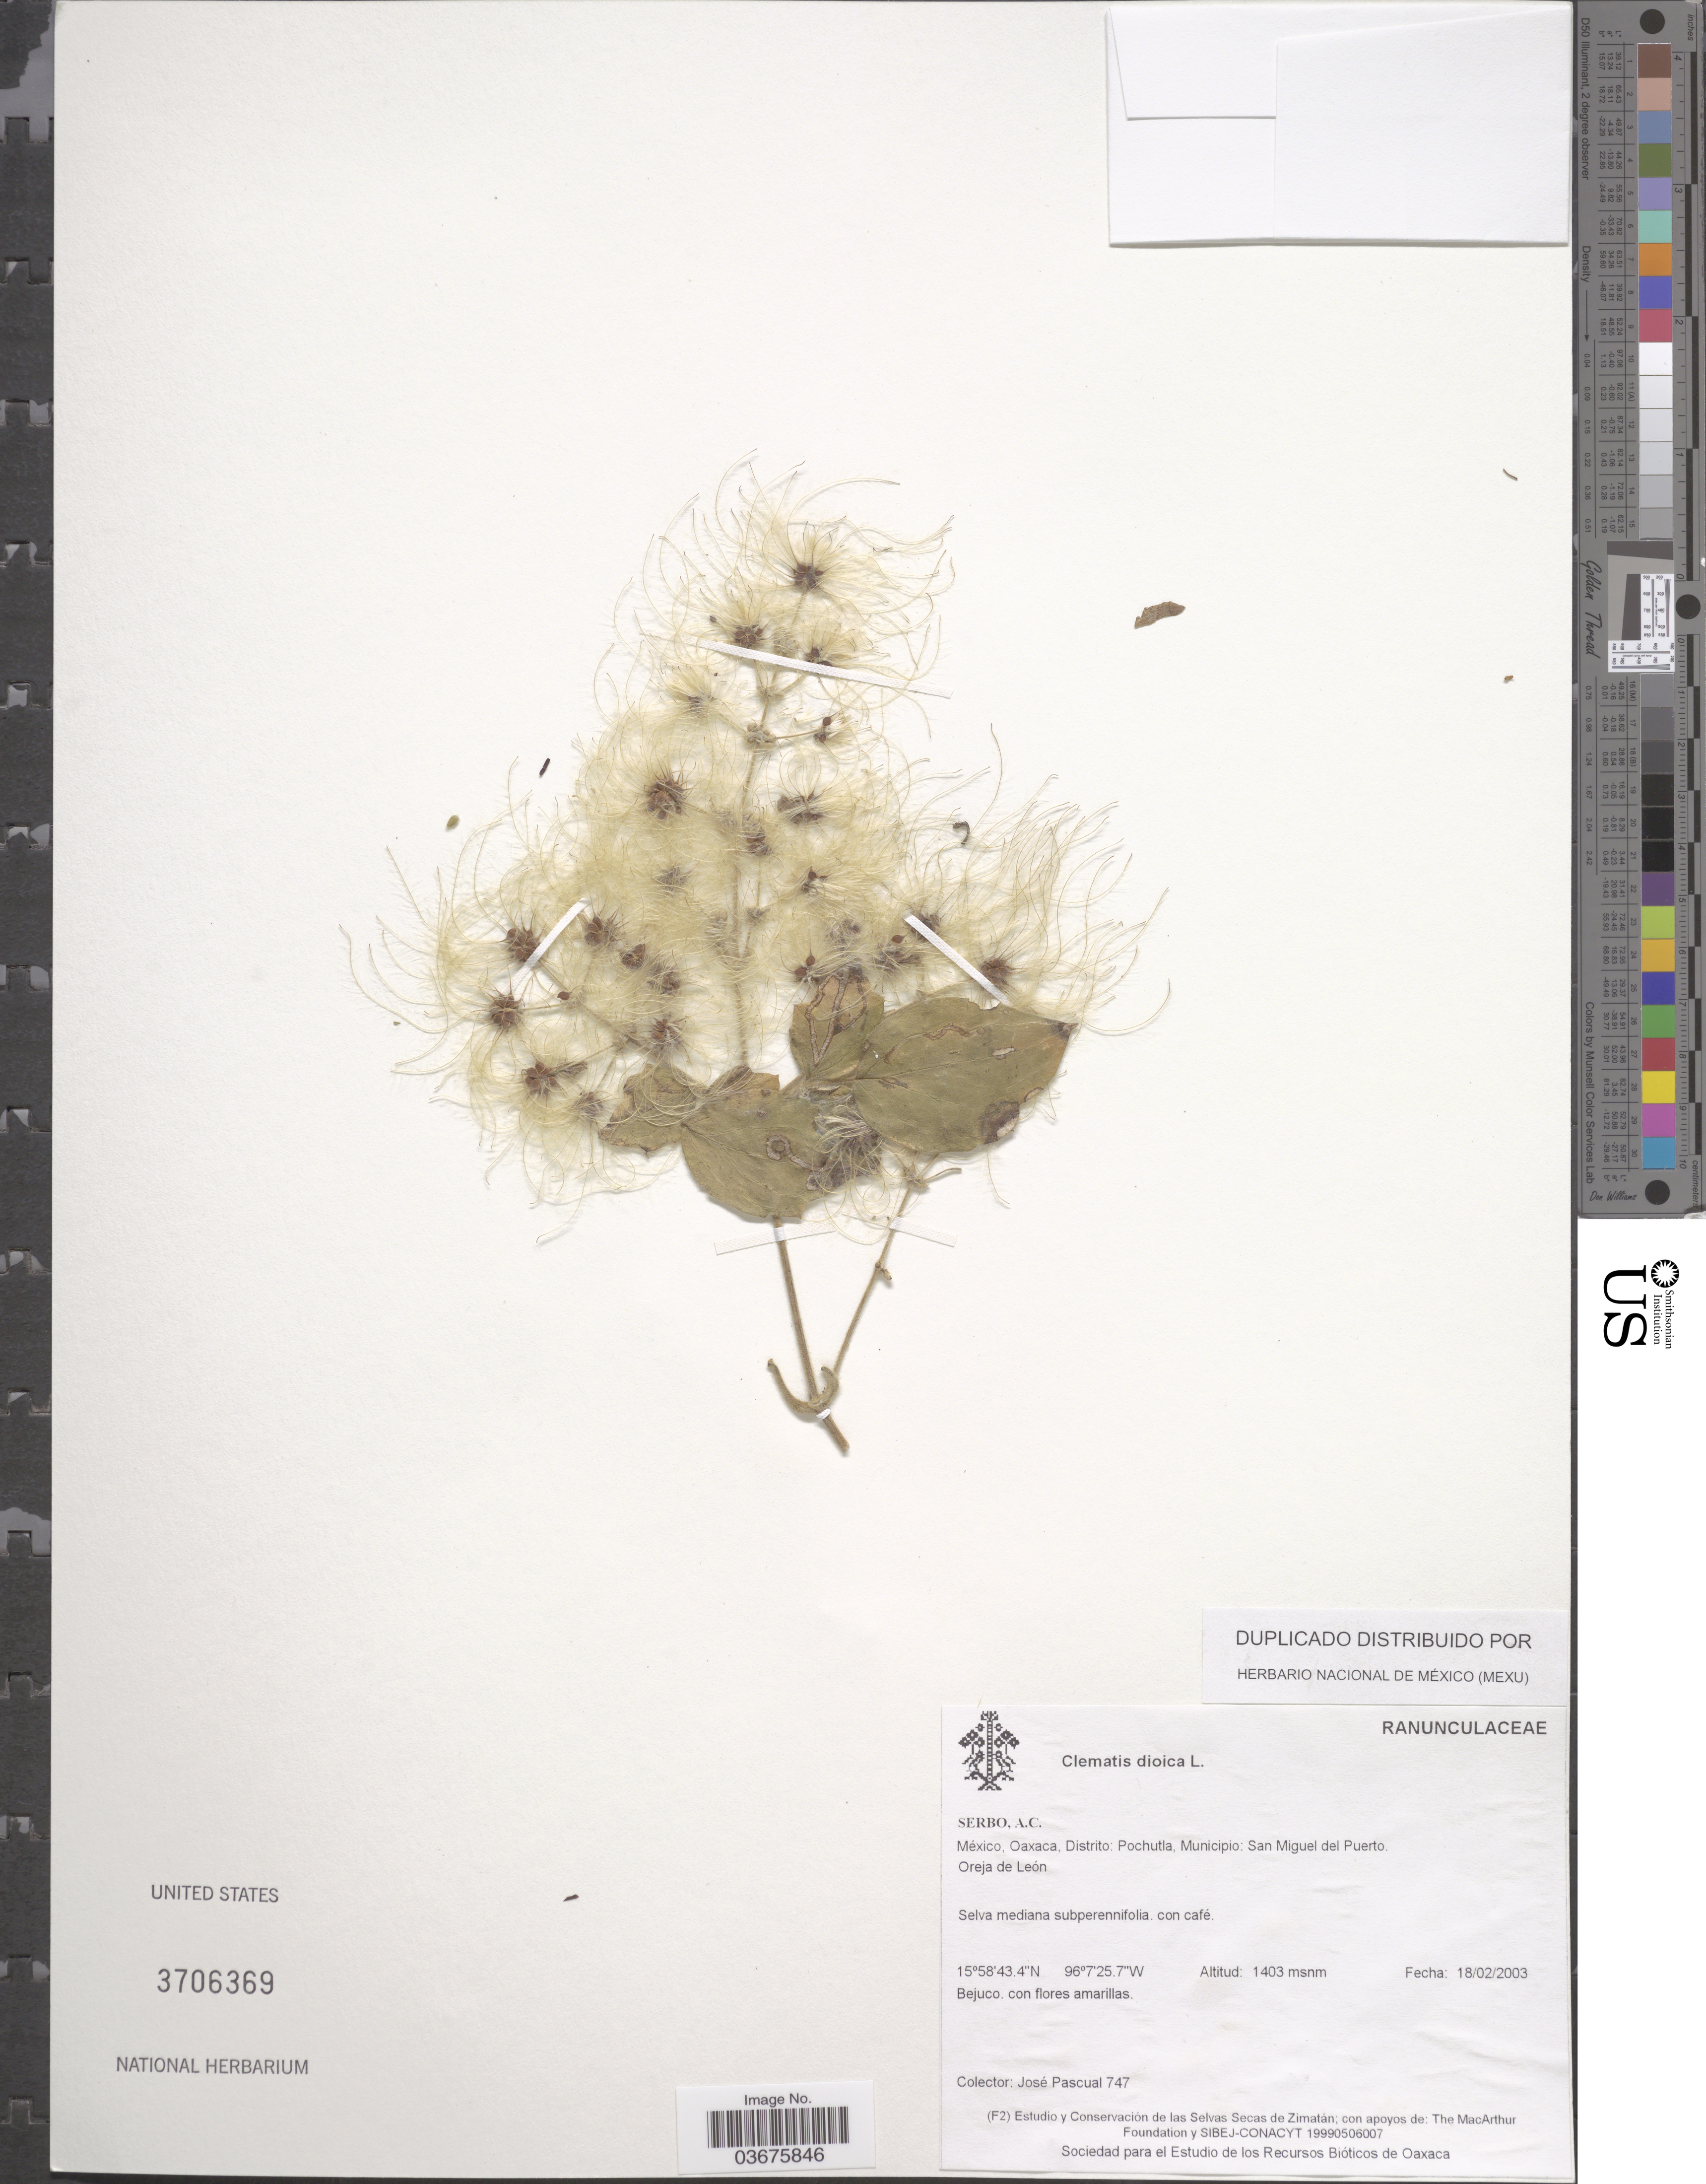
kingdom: Plantae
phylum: Tracheophyta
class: Magnoliopsida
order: Ranunculales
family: Ranunculaceae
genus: Clematis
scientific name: Clematis dioica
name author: L.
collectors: J. Pascual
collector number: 747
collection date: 2003-02-18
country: Mexico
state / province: Oaxaca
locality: Distrito: Pochutla, Municipio: San Miguel del Puerto. Oreja de León.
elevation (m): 1403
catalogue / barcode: US 3706369